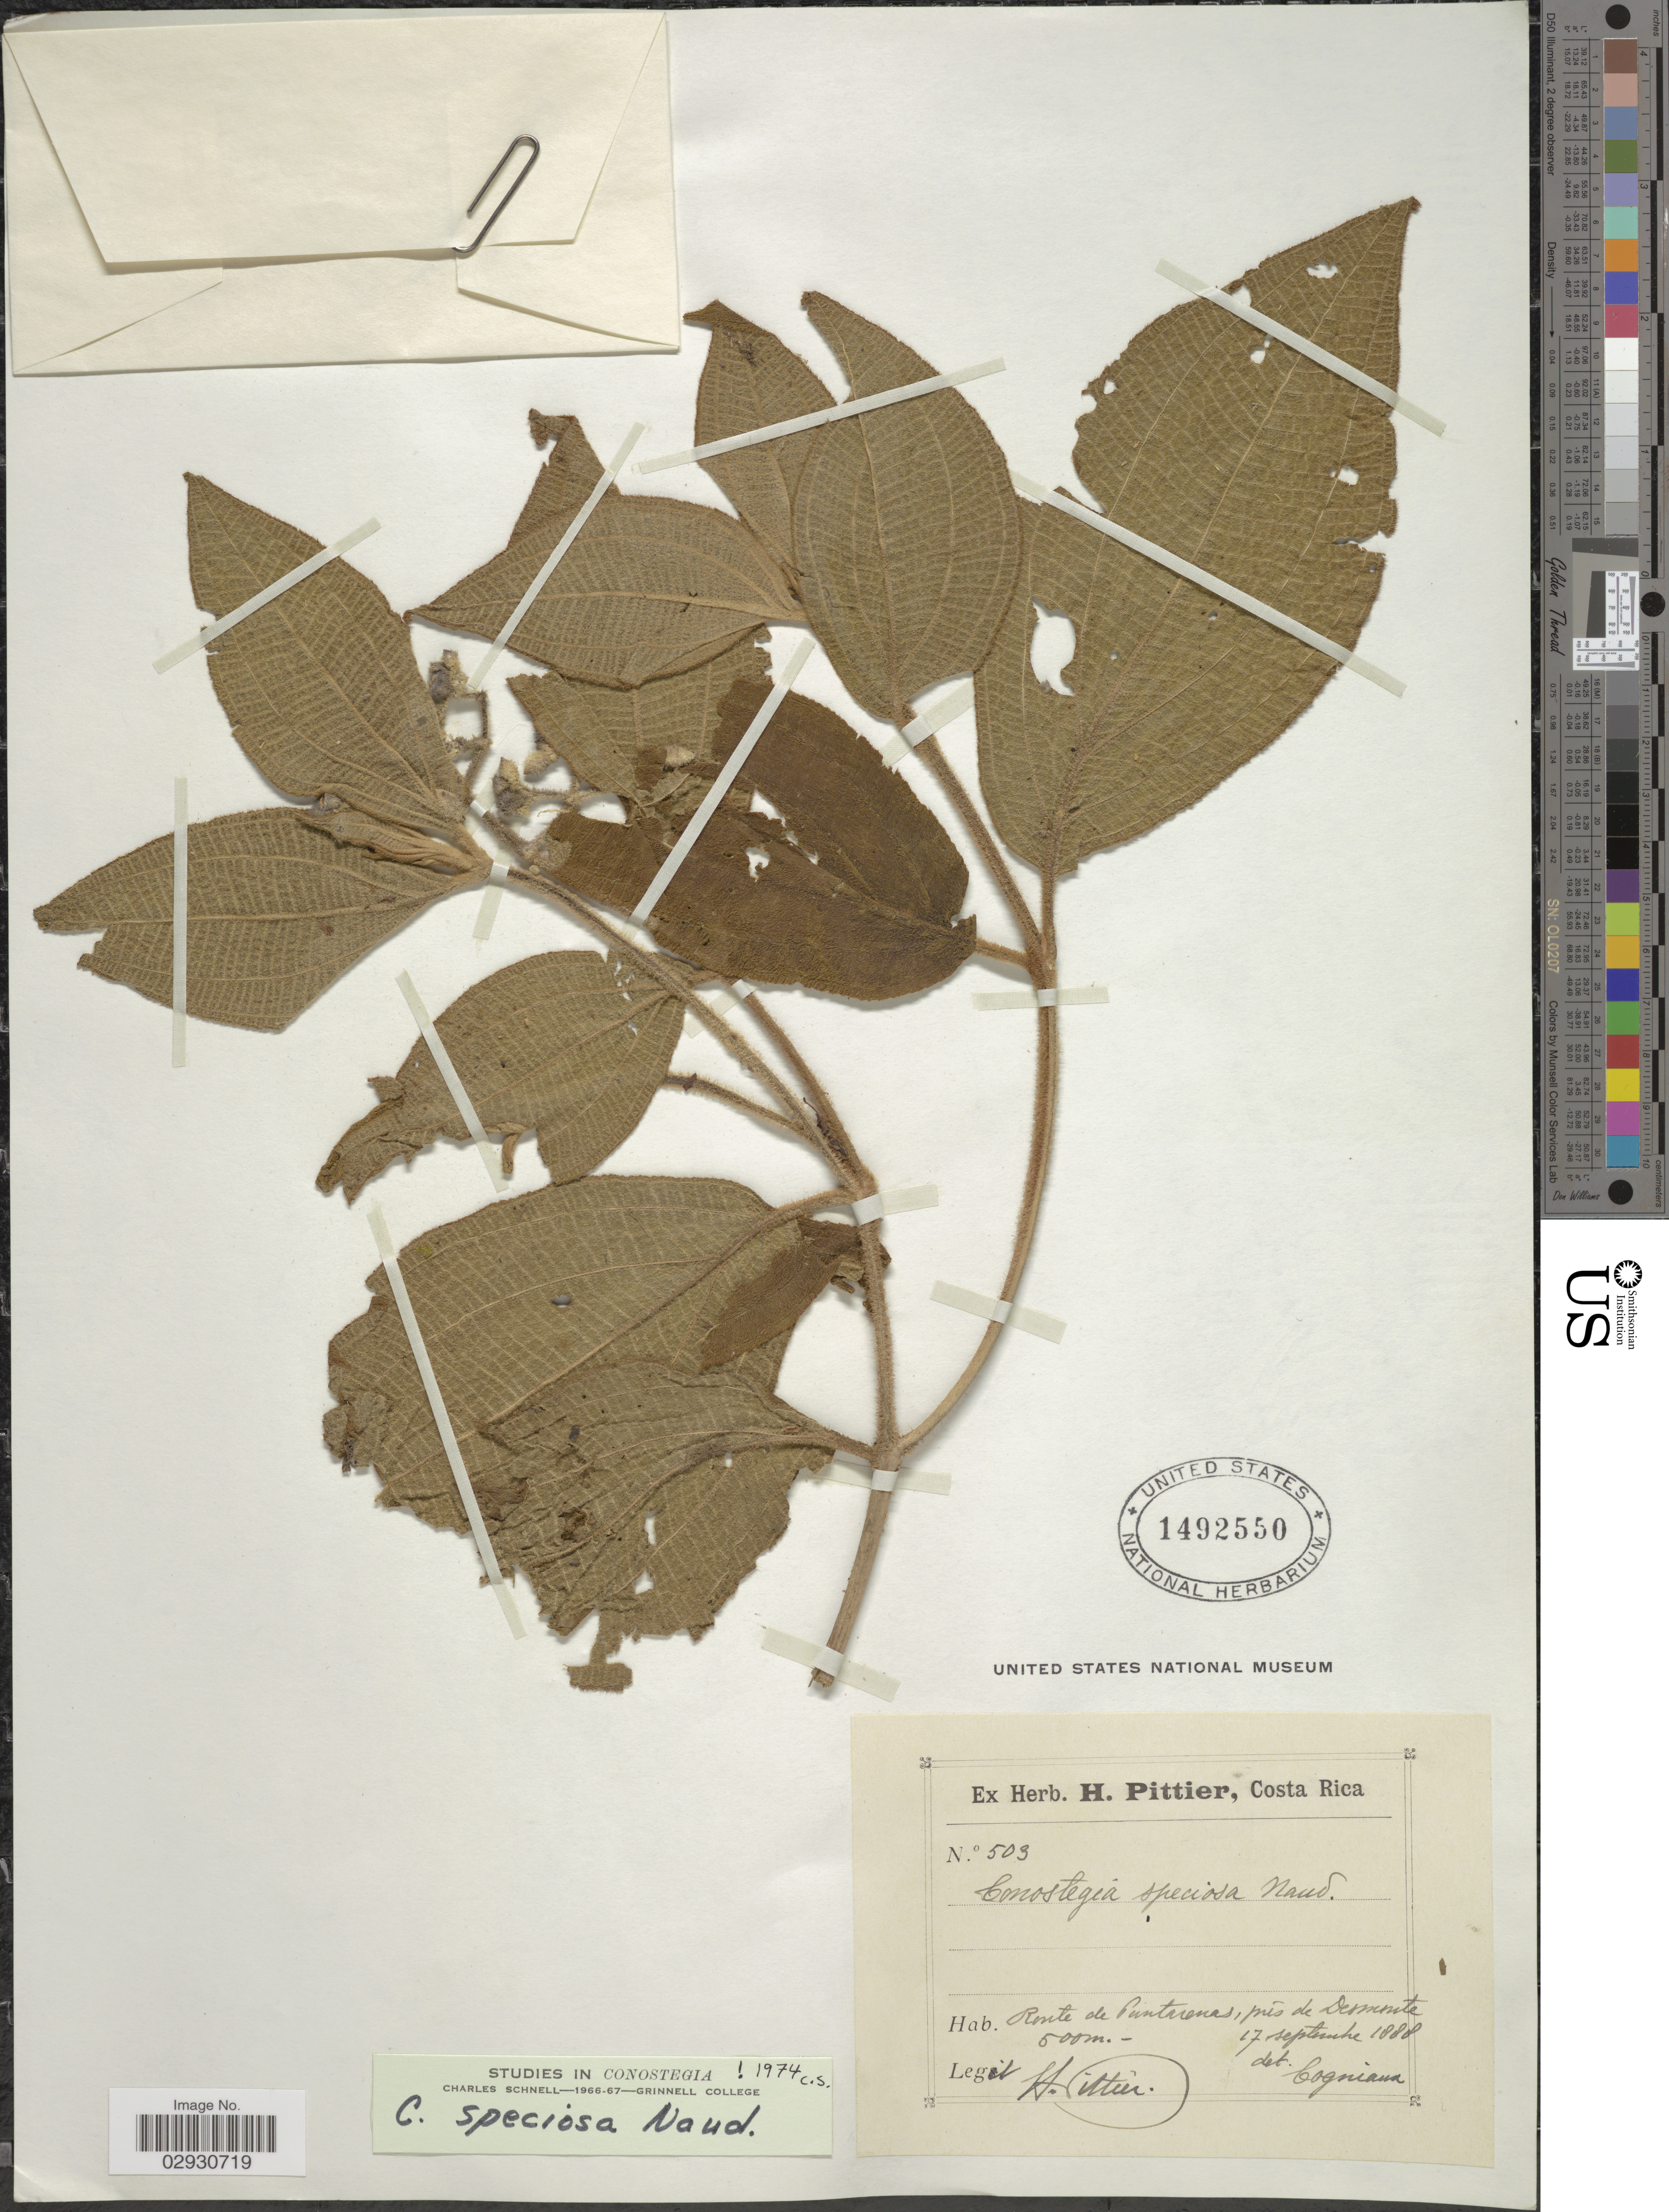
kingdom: Plantae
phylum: Tracheophyta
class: Magnoliopsida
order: Myrtales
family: Melastomataceae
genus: Conostegia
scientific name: Conostegia speciosa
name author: Naudin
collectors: H. F. Pittier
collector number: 503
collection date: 1888-09-17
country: Costa Rica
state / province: Puntarenas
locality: Route de Puntarenas, pres de Desmonte.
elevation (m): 500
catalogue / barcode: US 1492550